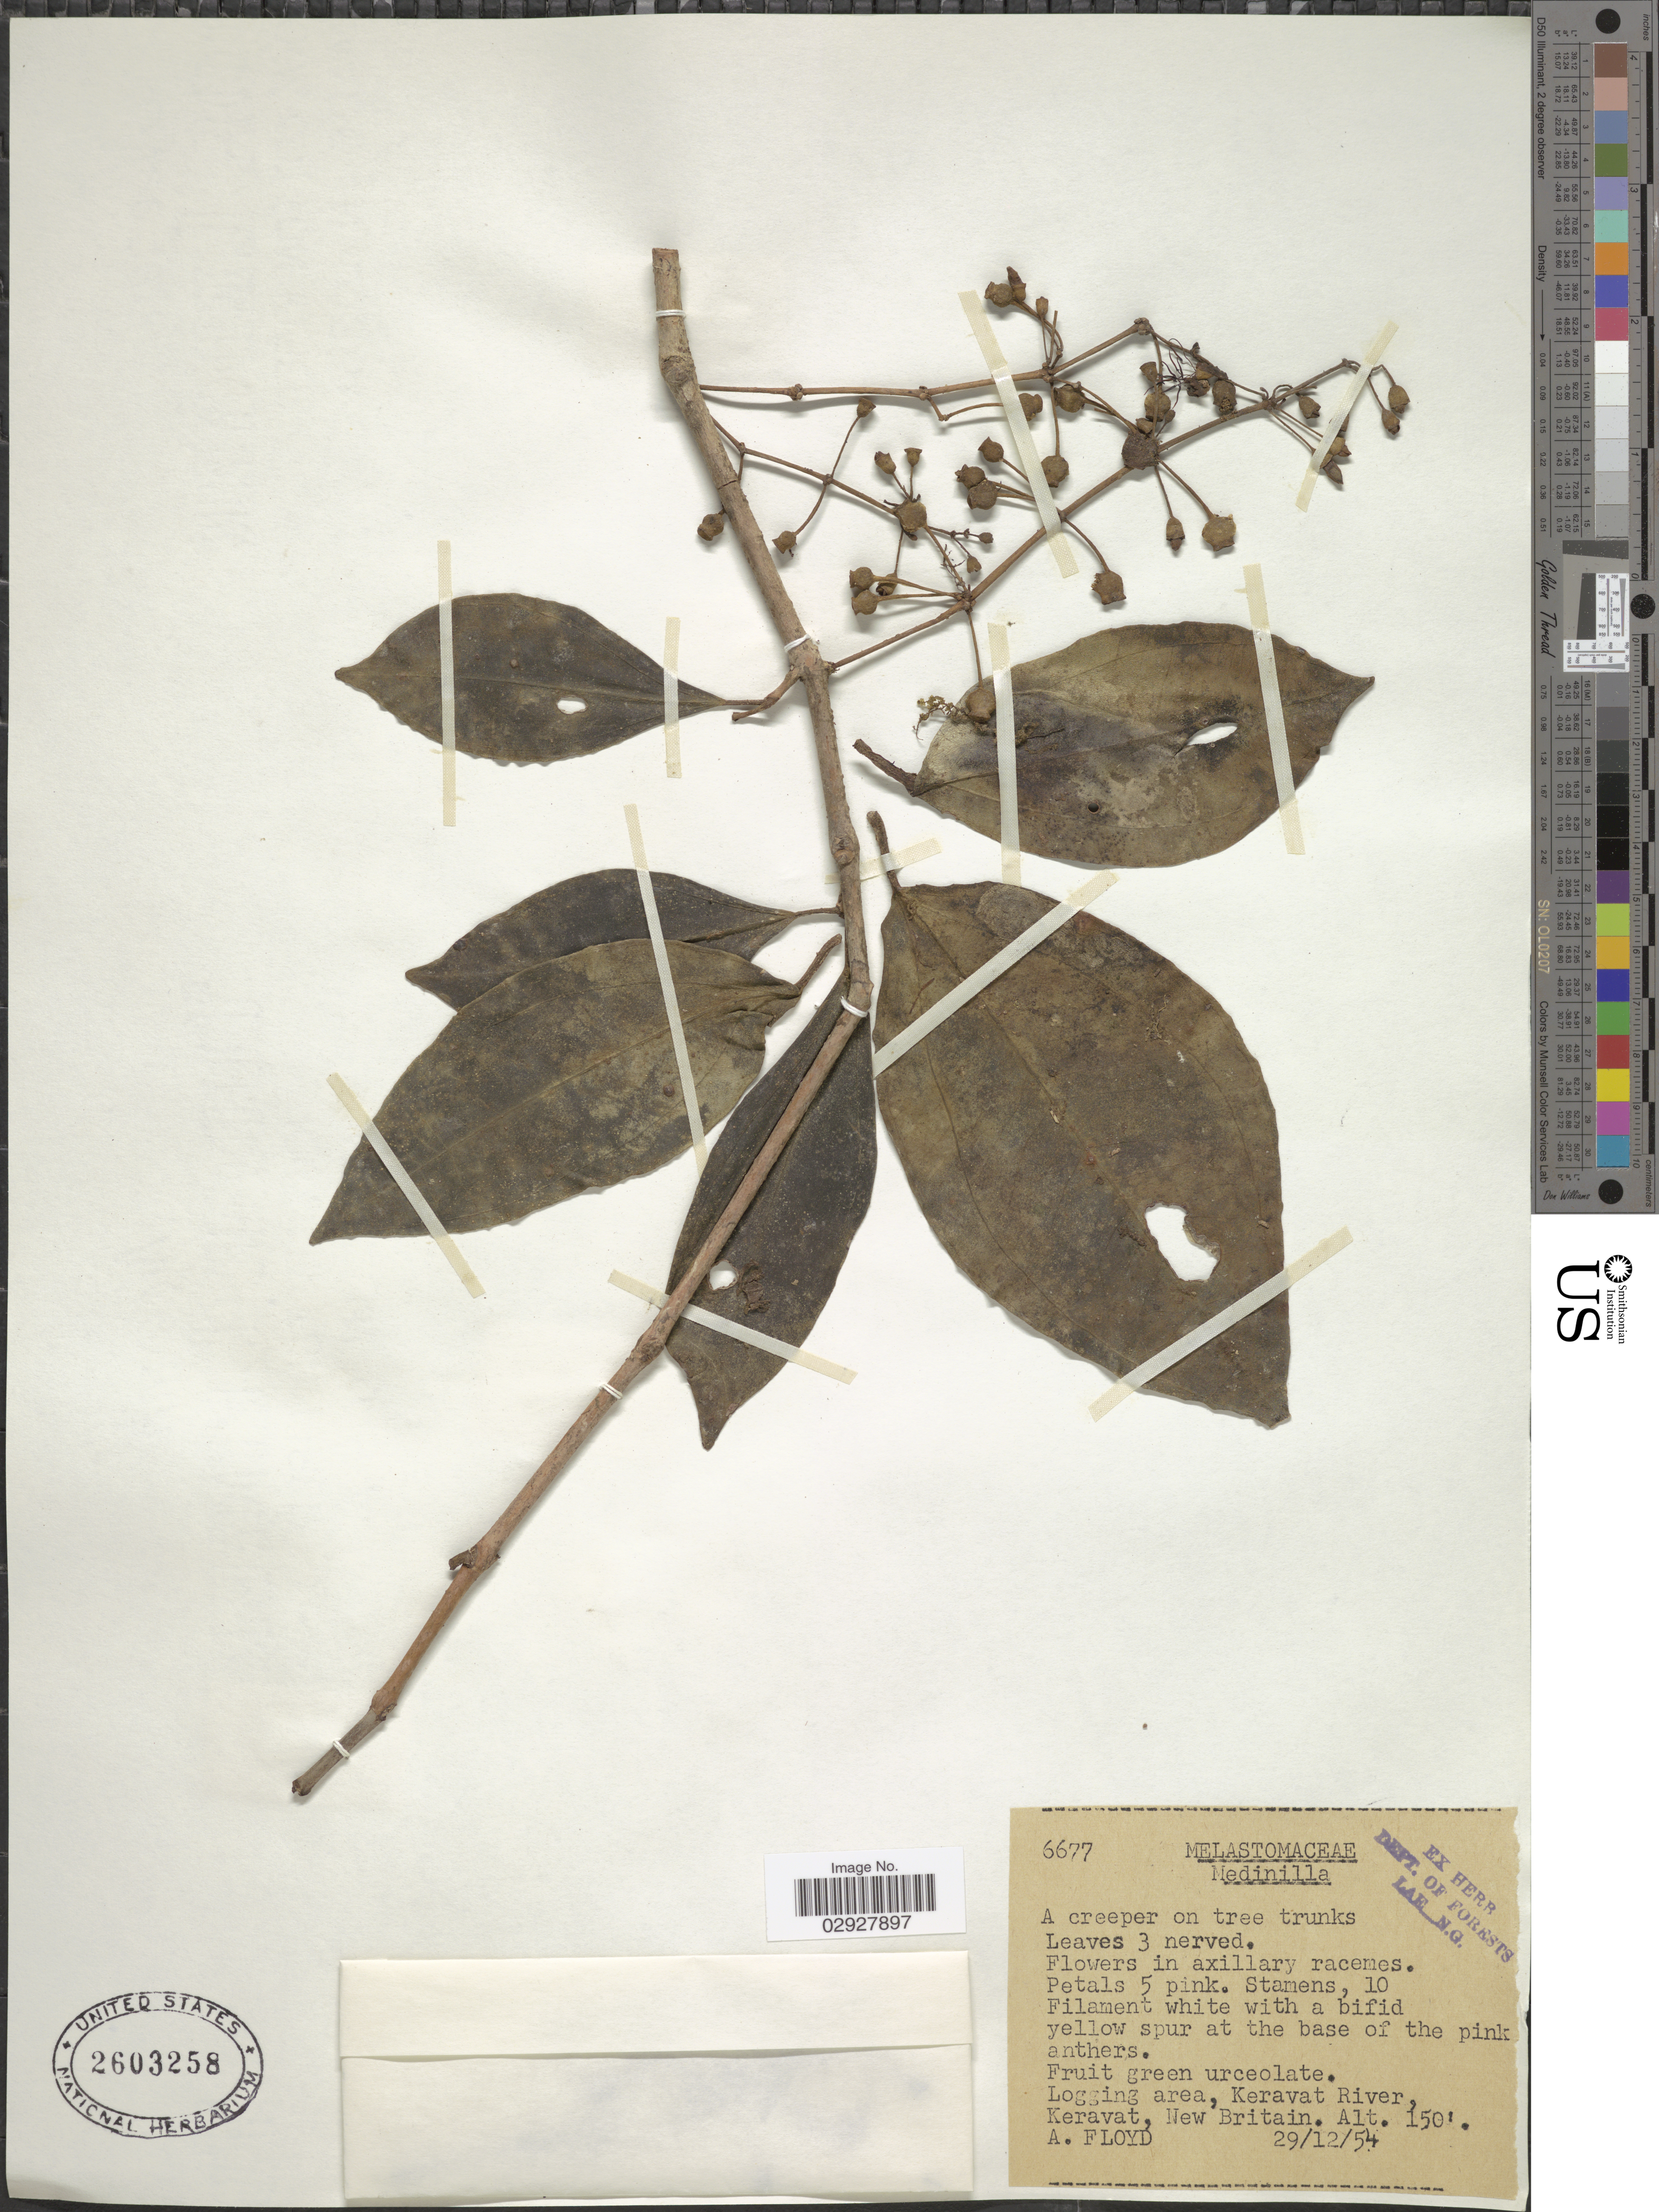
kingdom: Plantae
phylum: Tracheophyta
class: Magnoliopsida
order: Myrtales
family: Melastomataceae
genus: Medinilla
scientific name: Medinilla sp.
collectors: A. Floyd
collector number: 6677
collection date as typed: Transcribed d/m/y: 29/12/54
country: Papua New Guinea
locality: Logging area, Keravat River, Keravat, New Britain.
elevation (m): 46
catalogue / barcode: US 2603258